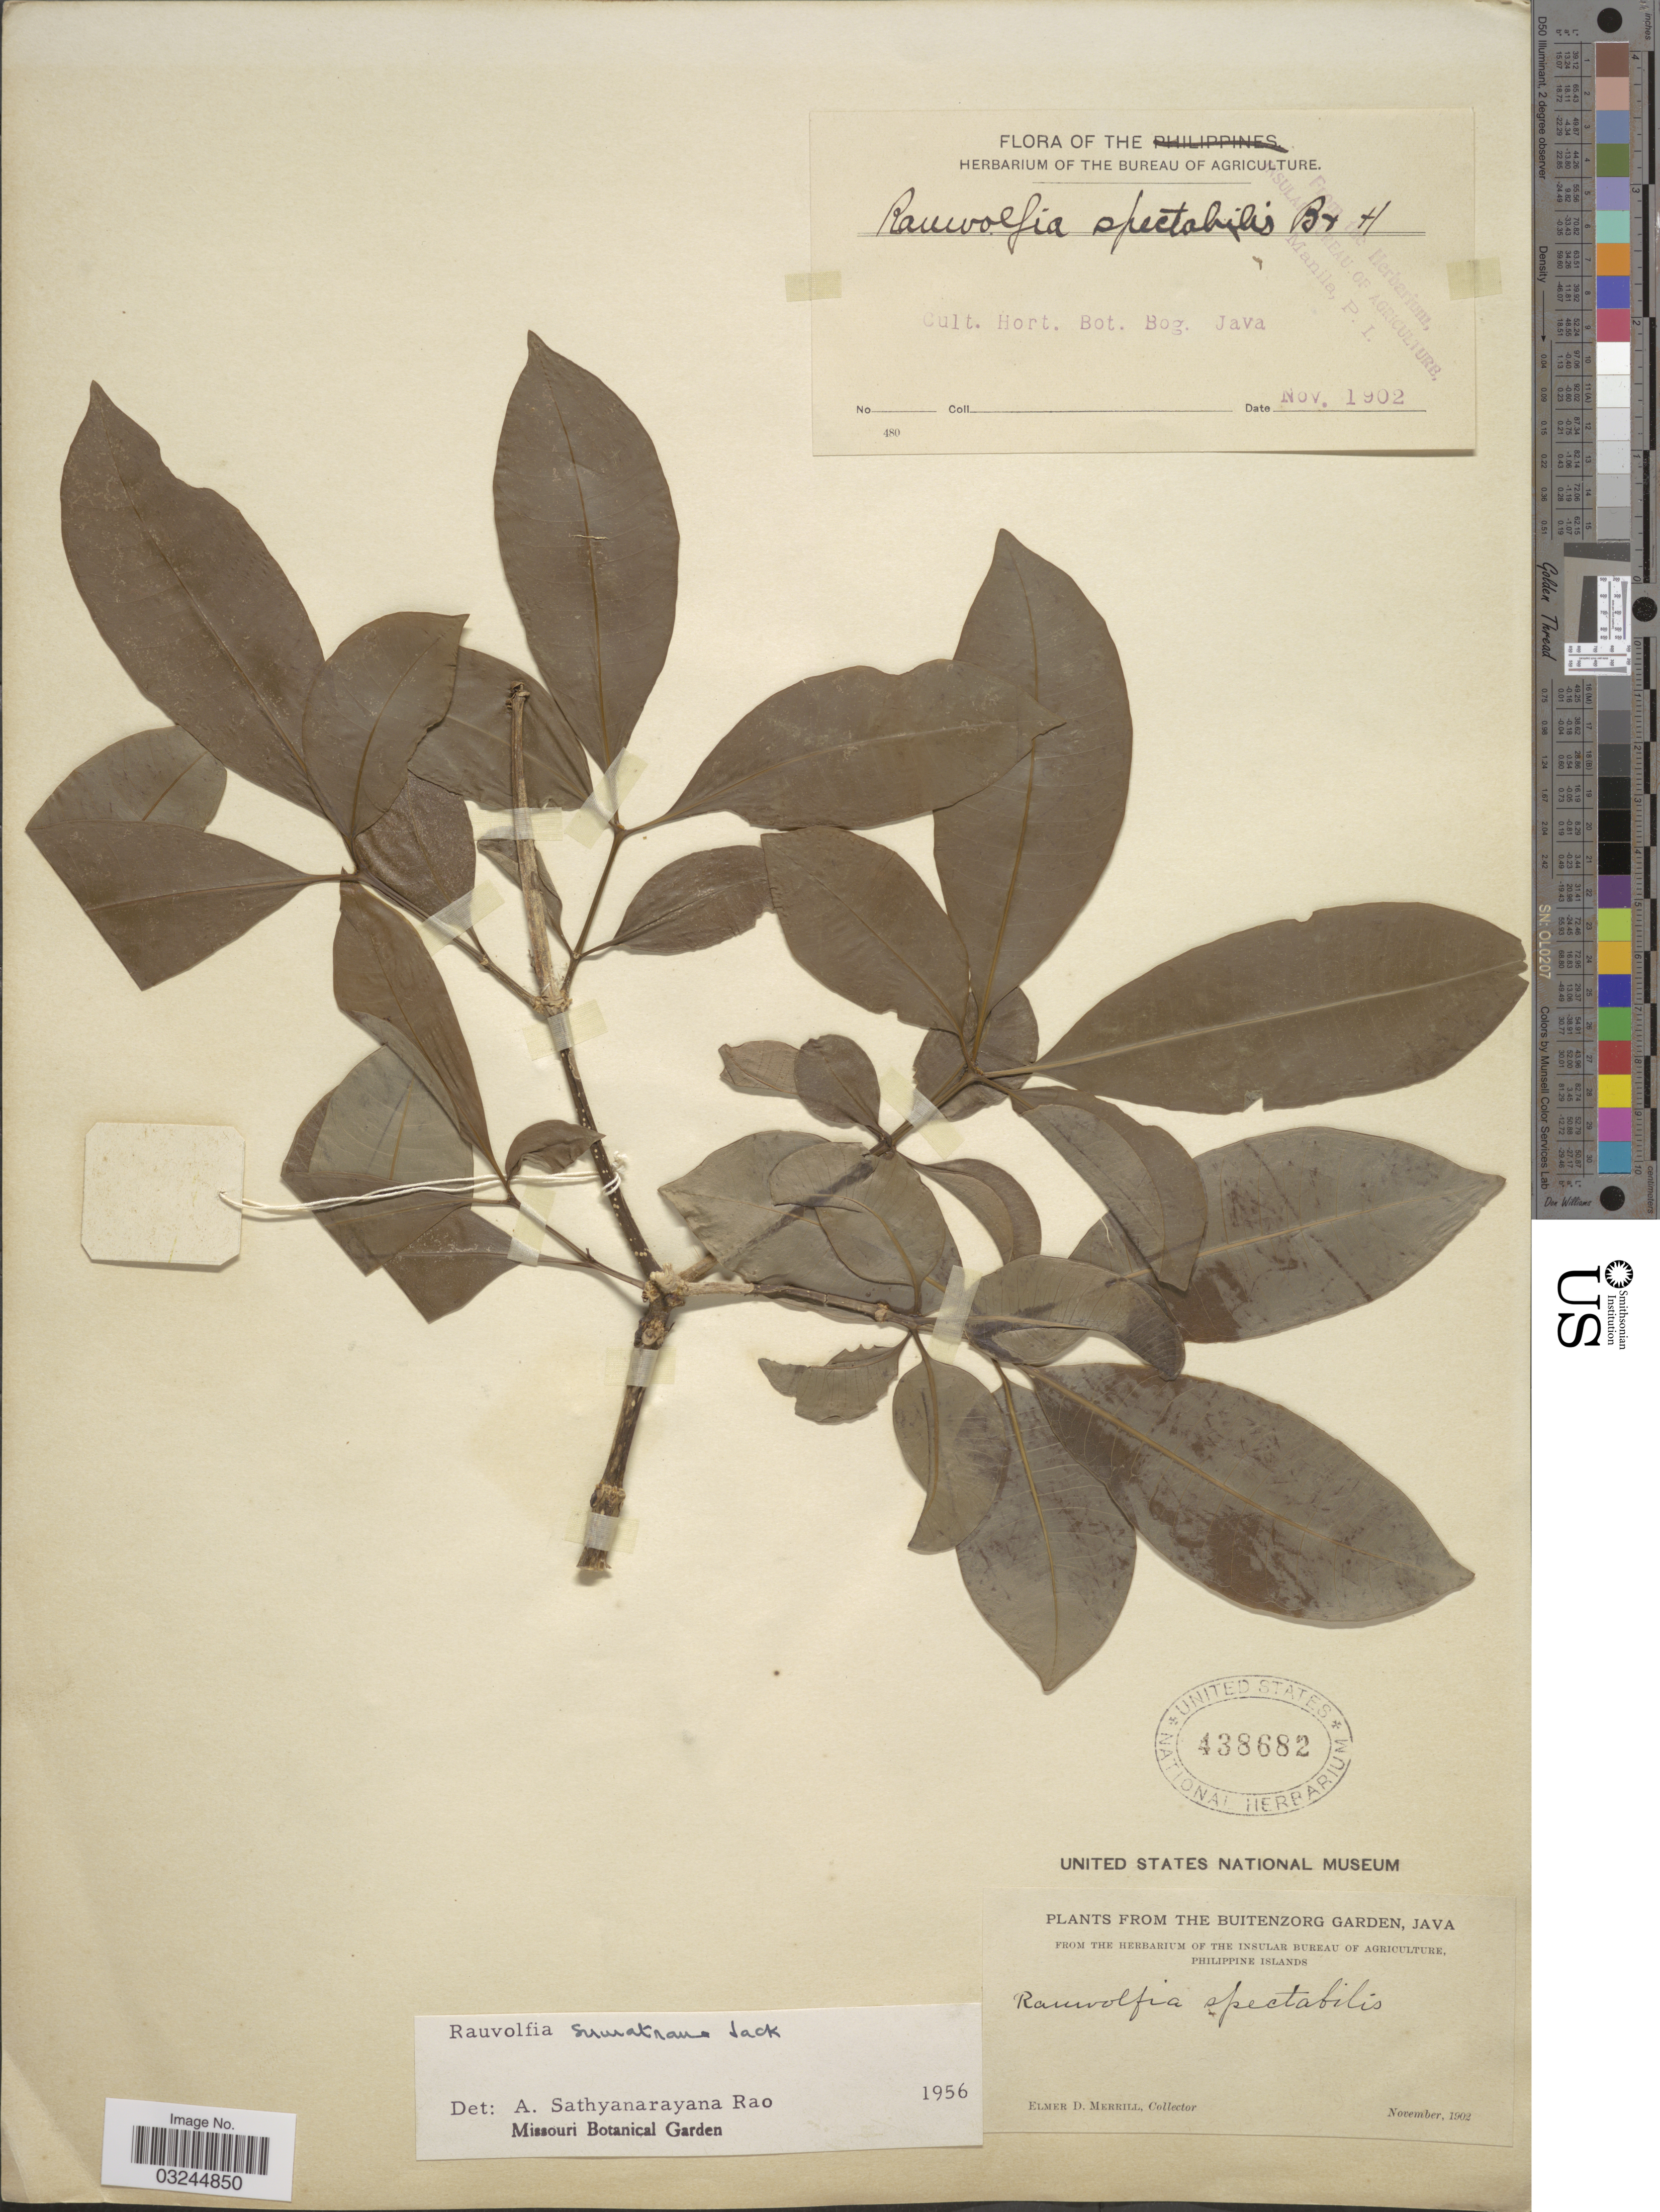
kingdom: Plantae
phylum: Tracheophyta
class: Magnoliopsida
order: Gentianales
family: Apocynaceae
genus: Rauvolfia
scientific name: Rauvolfia sumatrana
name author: Jack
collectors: E. D. Merrill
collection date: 1902-11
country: Indonesia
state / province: Java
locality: Buitenzorg Garden, Java. Cult. Hort. Bot. Bog. Java.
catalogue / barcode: US 438682